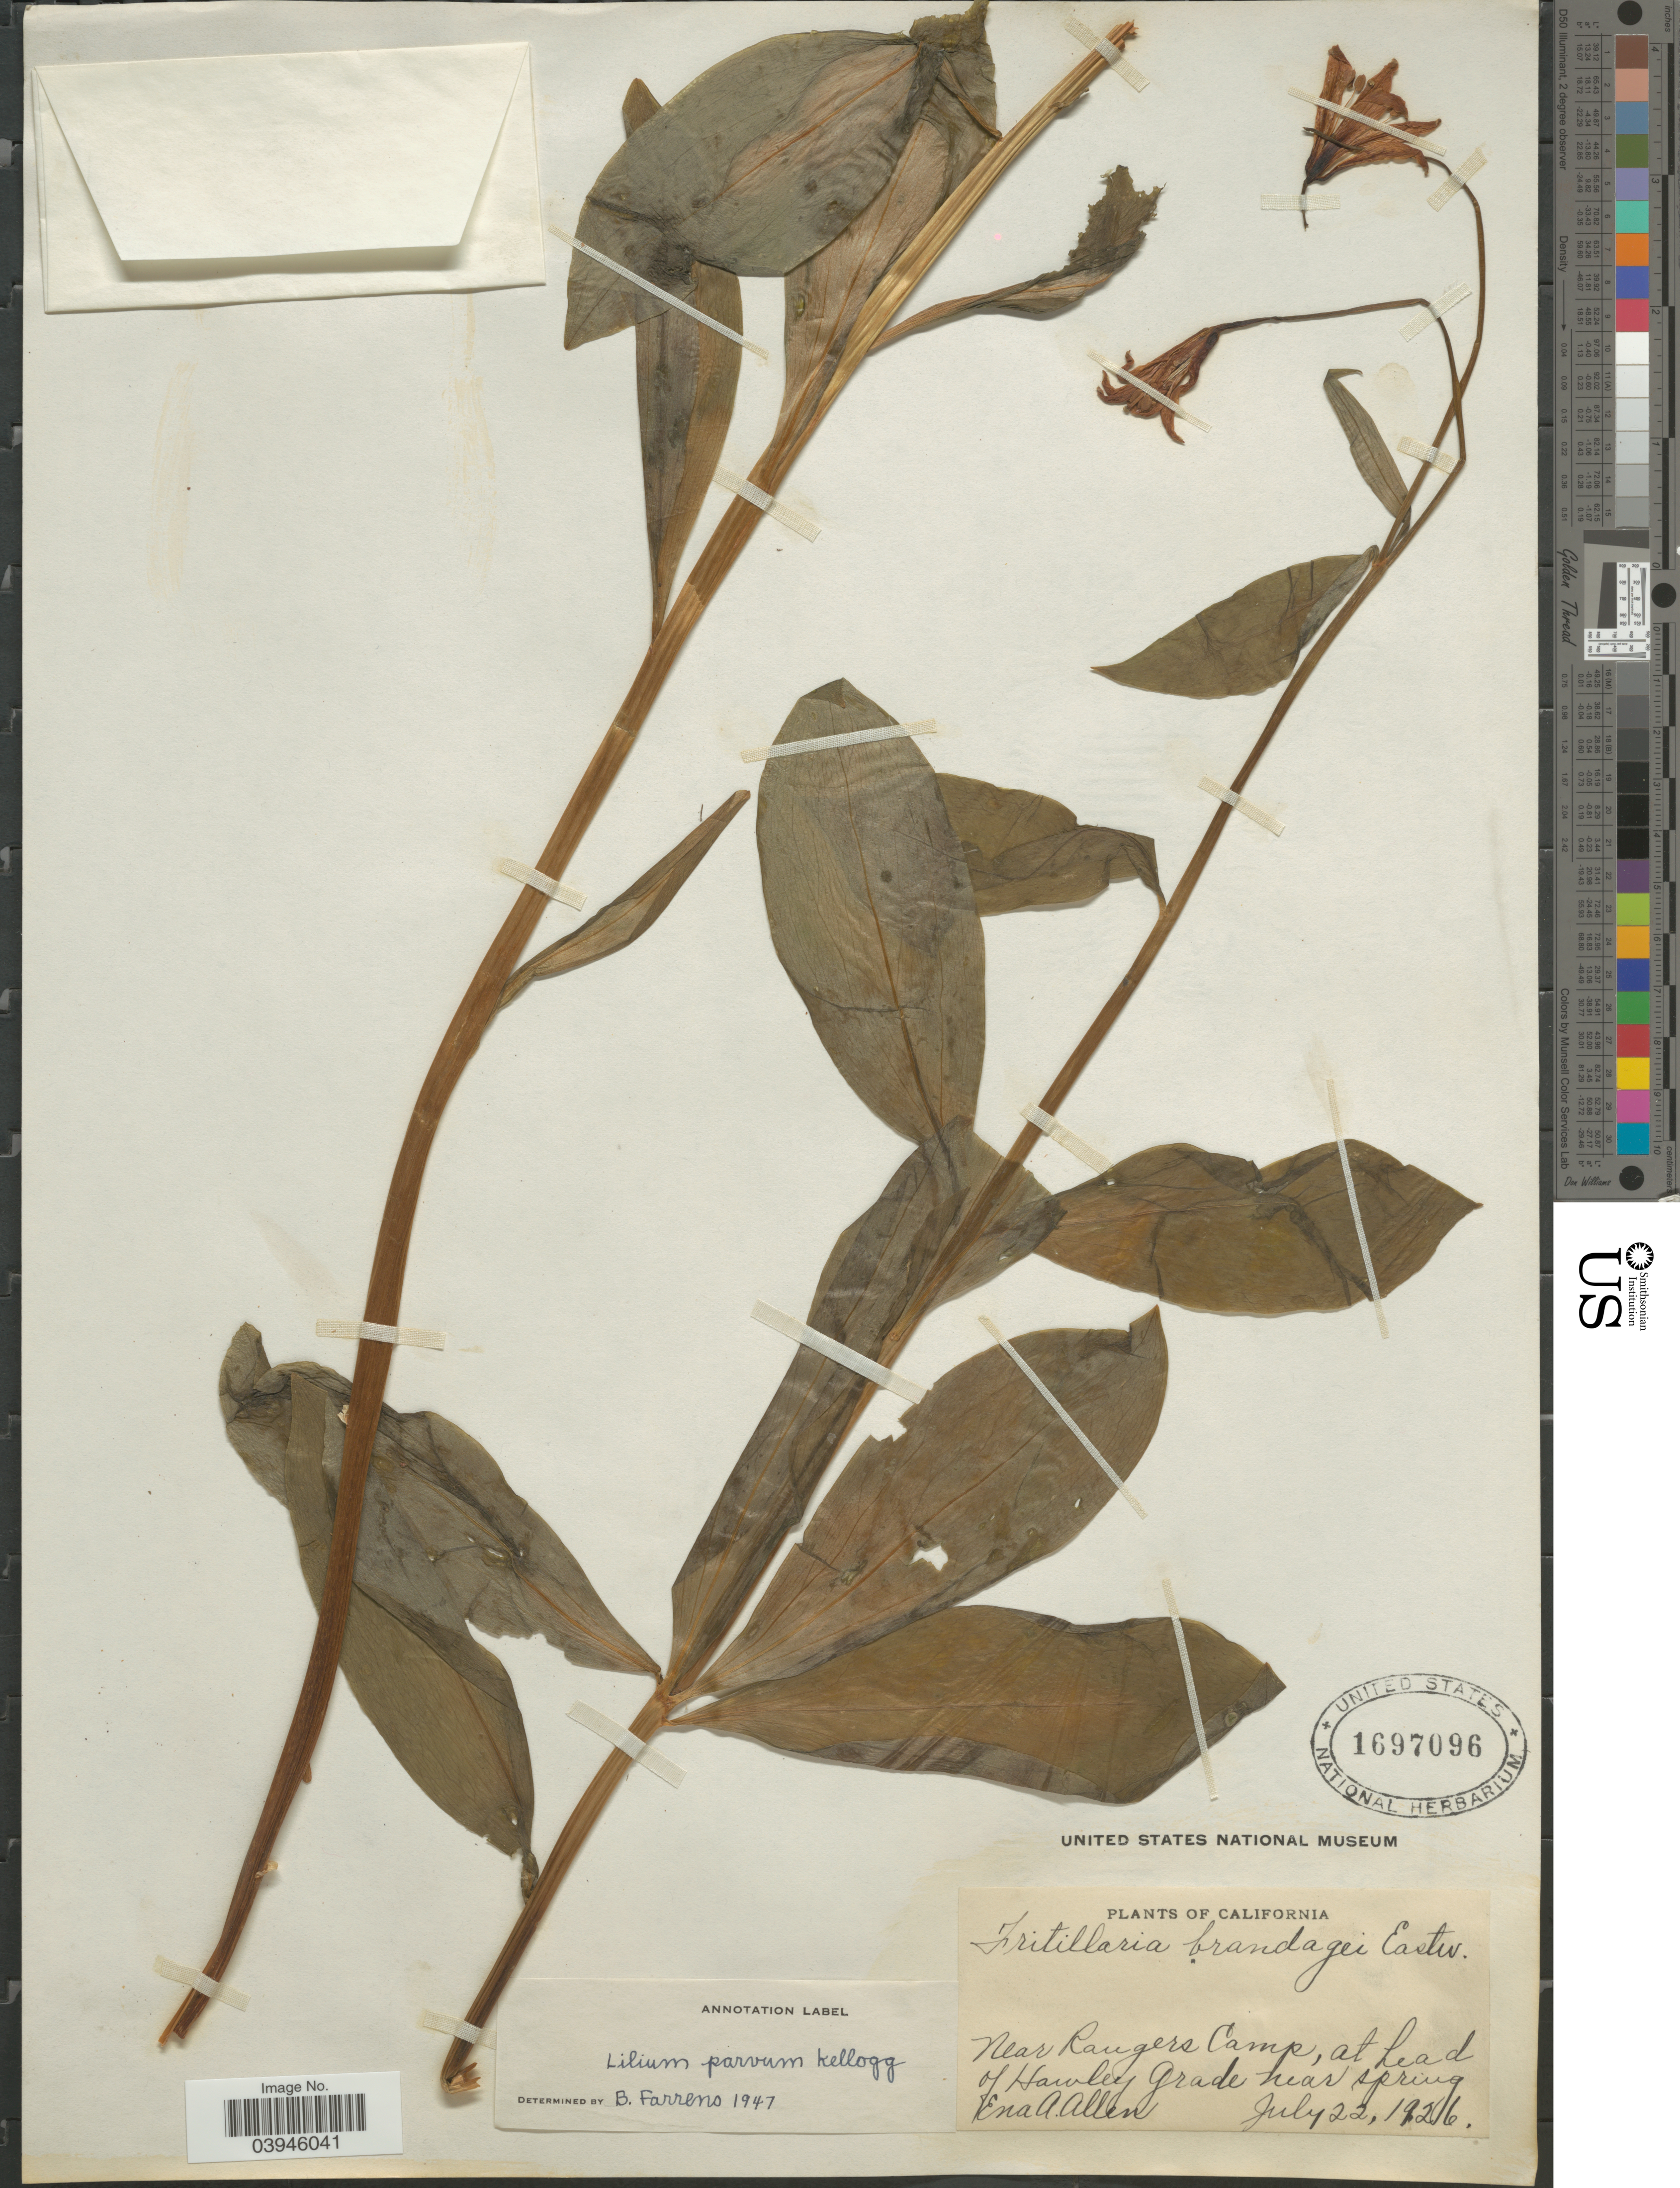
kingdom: Plantae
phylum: Tracheophyta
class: Liliopsida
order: Liliales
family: Liliaceae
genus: Lilium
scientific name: Lilium parvum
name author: Kellogg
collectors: E. A. Allen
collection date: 1926-07-22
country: United States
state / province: California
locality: Near Rangers Camp, at head of Hawley Grade near spring.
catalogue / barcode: US 1697096